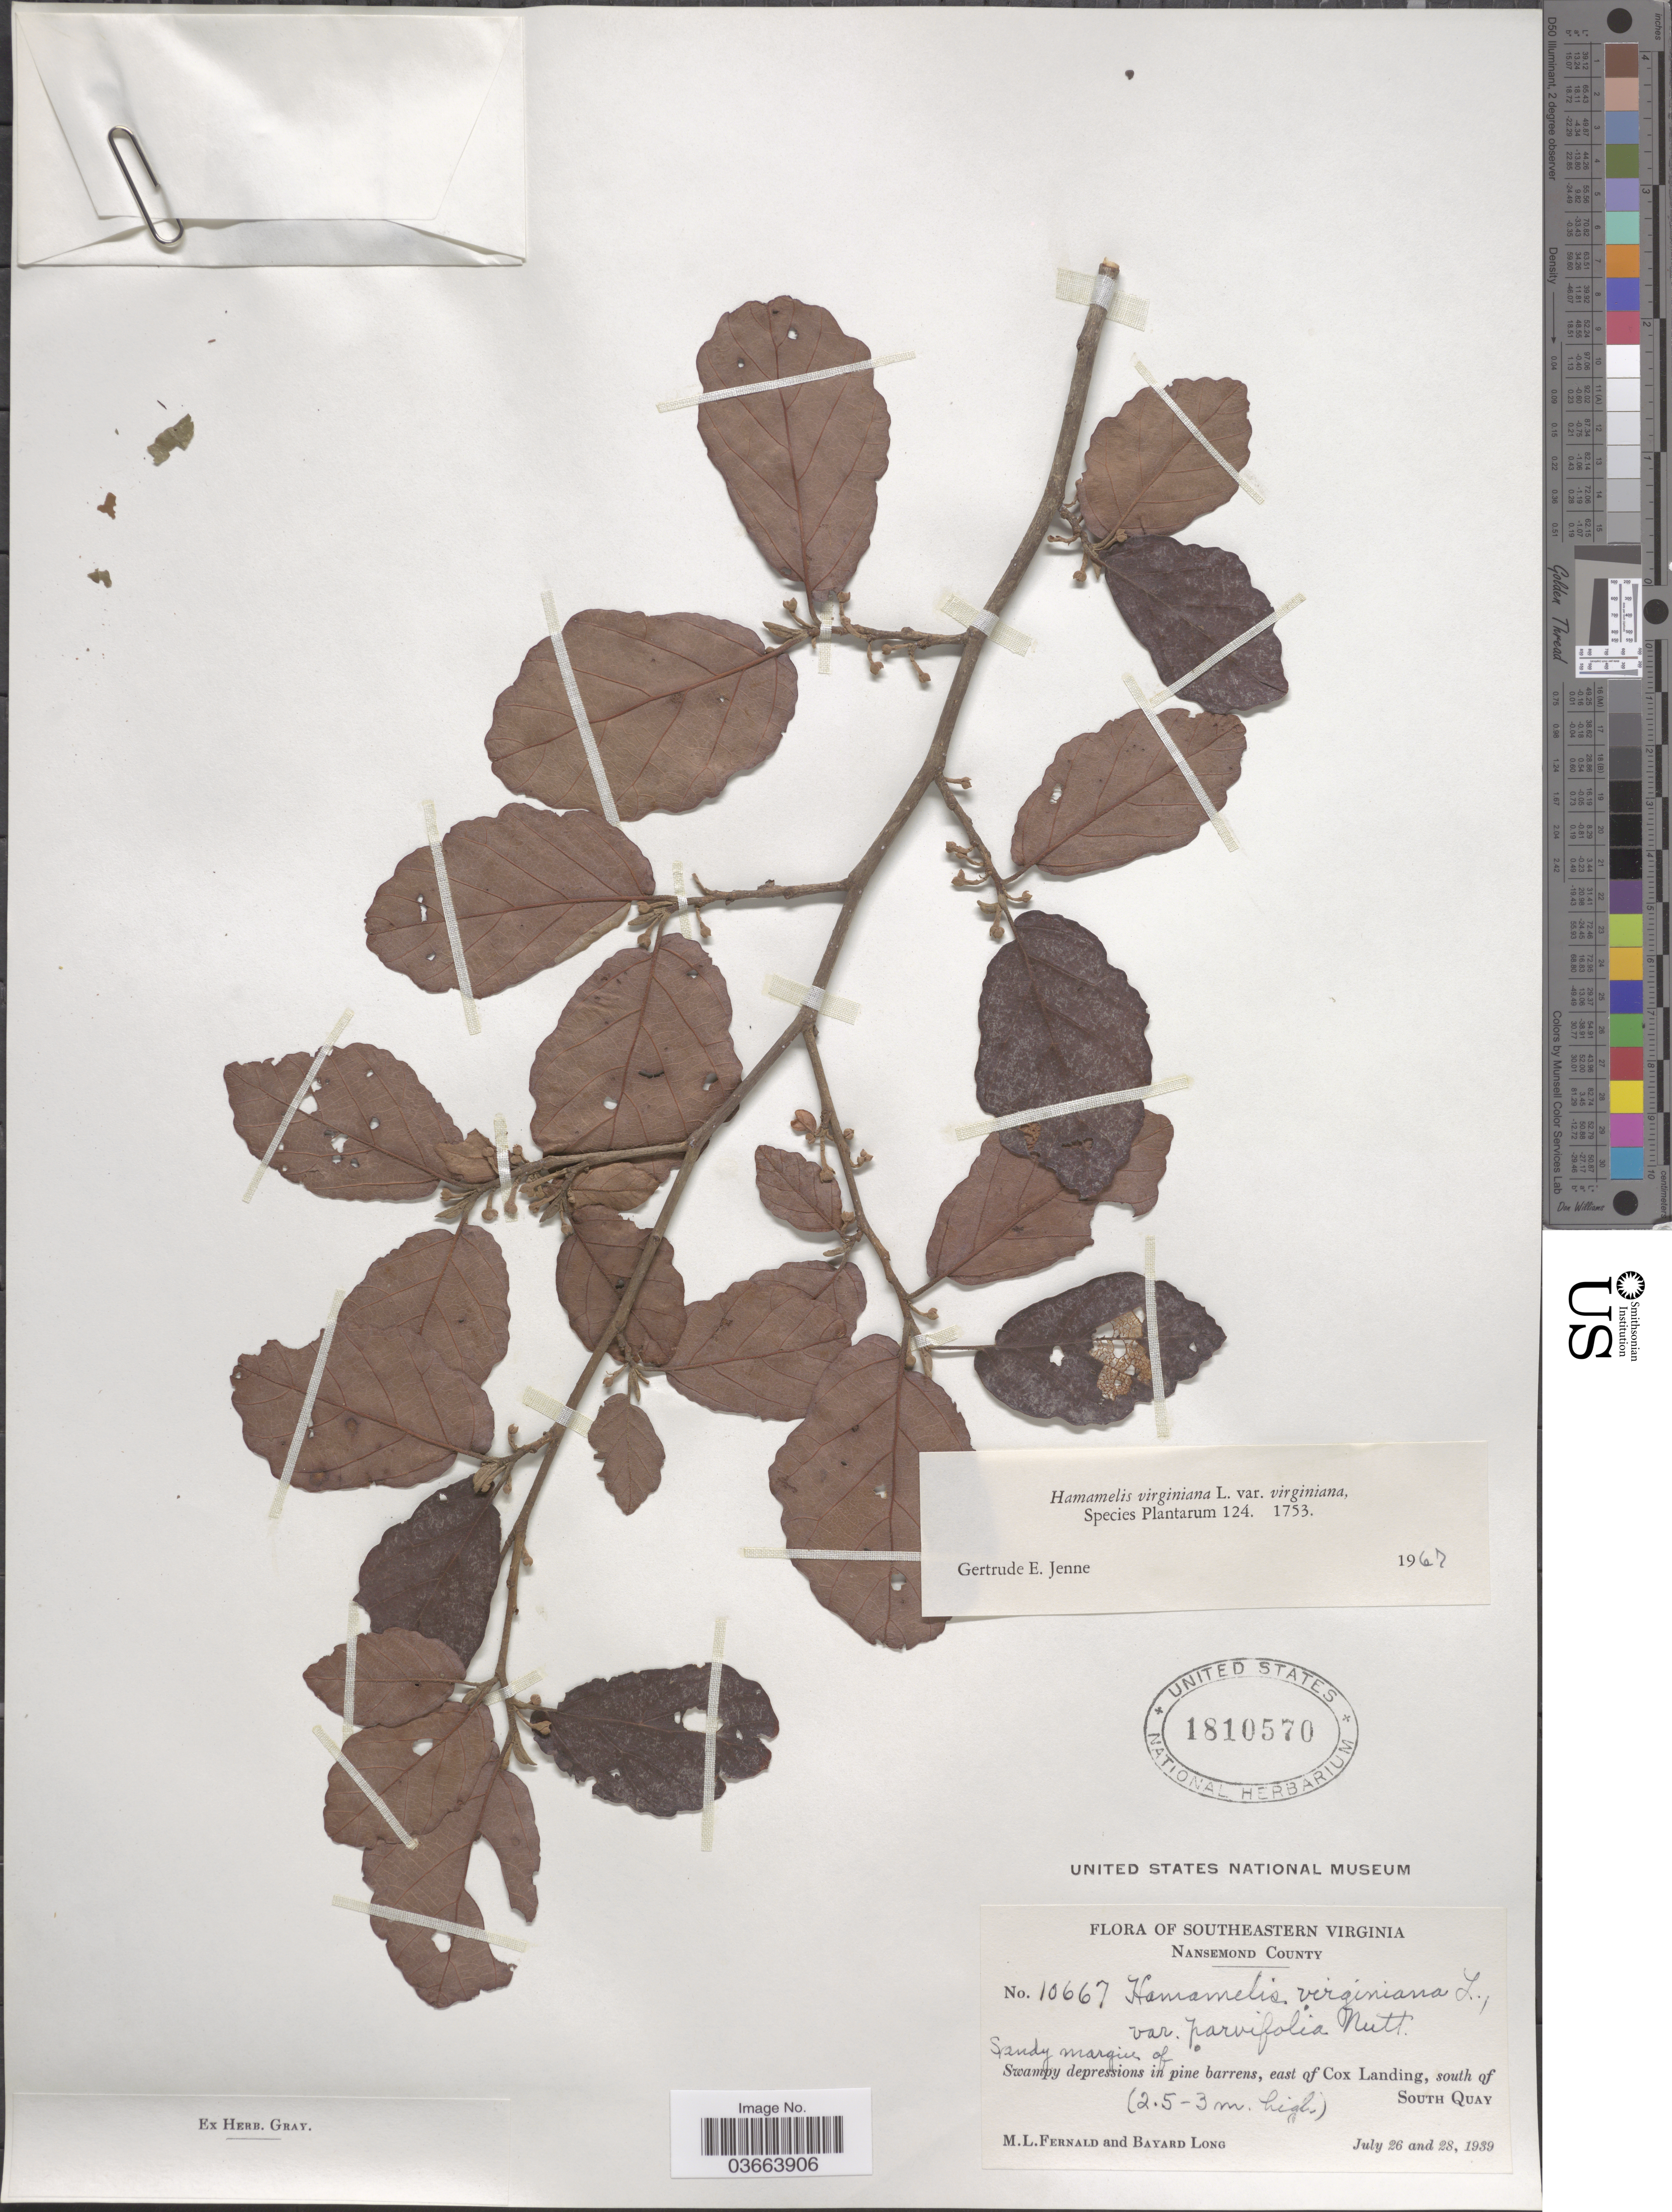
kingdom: Plantae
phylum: Tracheophyta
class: Magnoliopsida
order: Saxifragales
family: Hamamelidaceae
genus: Hamamelis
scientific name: Hamamelis virginiana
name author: L.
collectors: M. L. Fernald & B. H. Long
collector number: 10667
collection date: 1939-07-26/1939-07-28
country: United States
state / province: Virginia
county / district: City of Suffolk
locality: Southeastern Virginia. Nansemond County. Swampy depressions in pine barrens, east of Cox Landing, south of South Quay.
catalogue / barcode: US 1810570